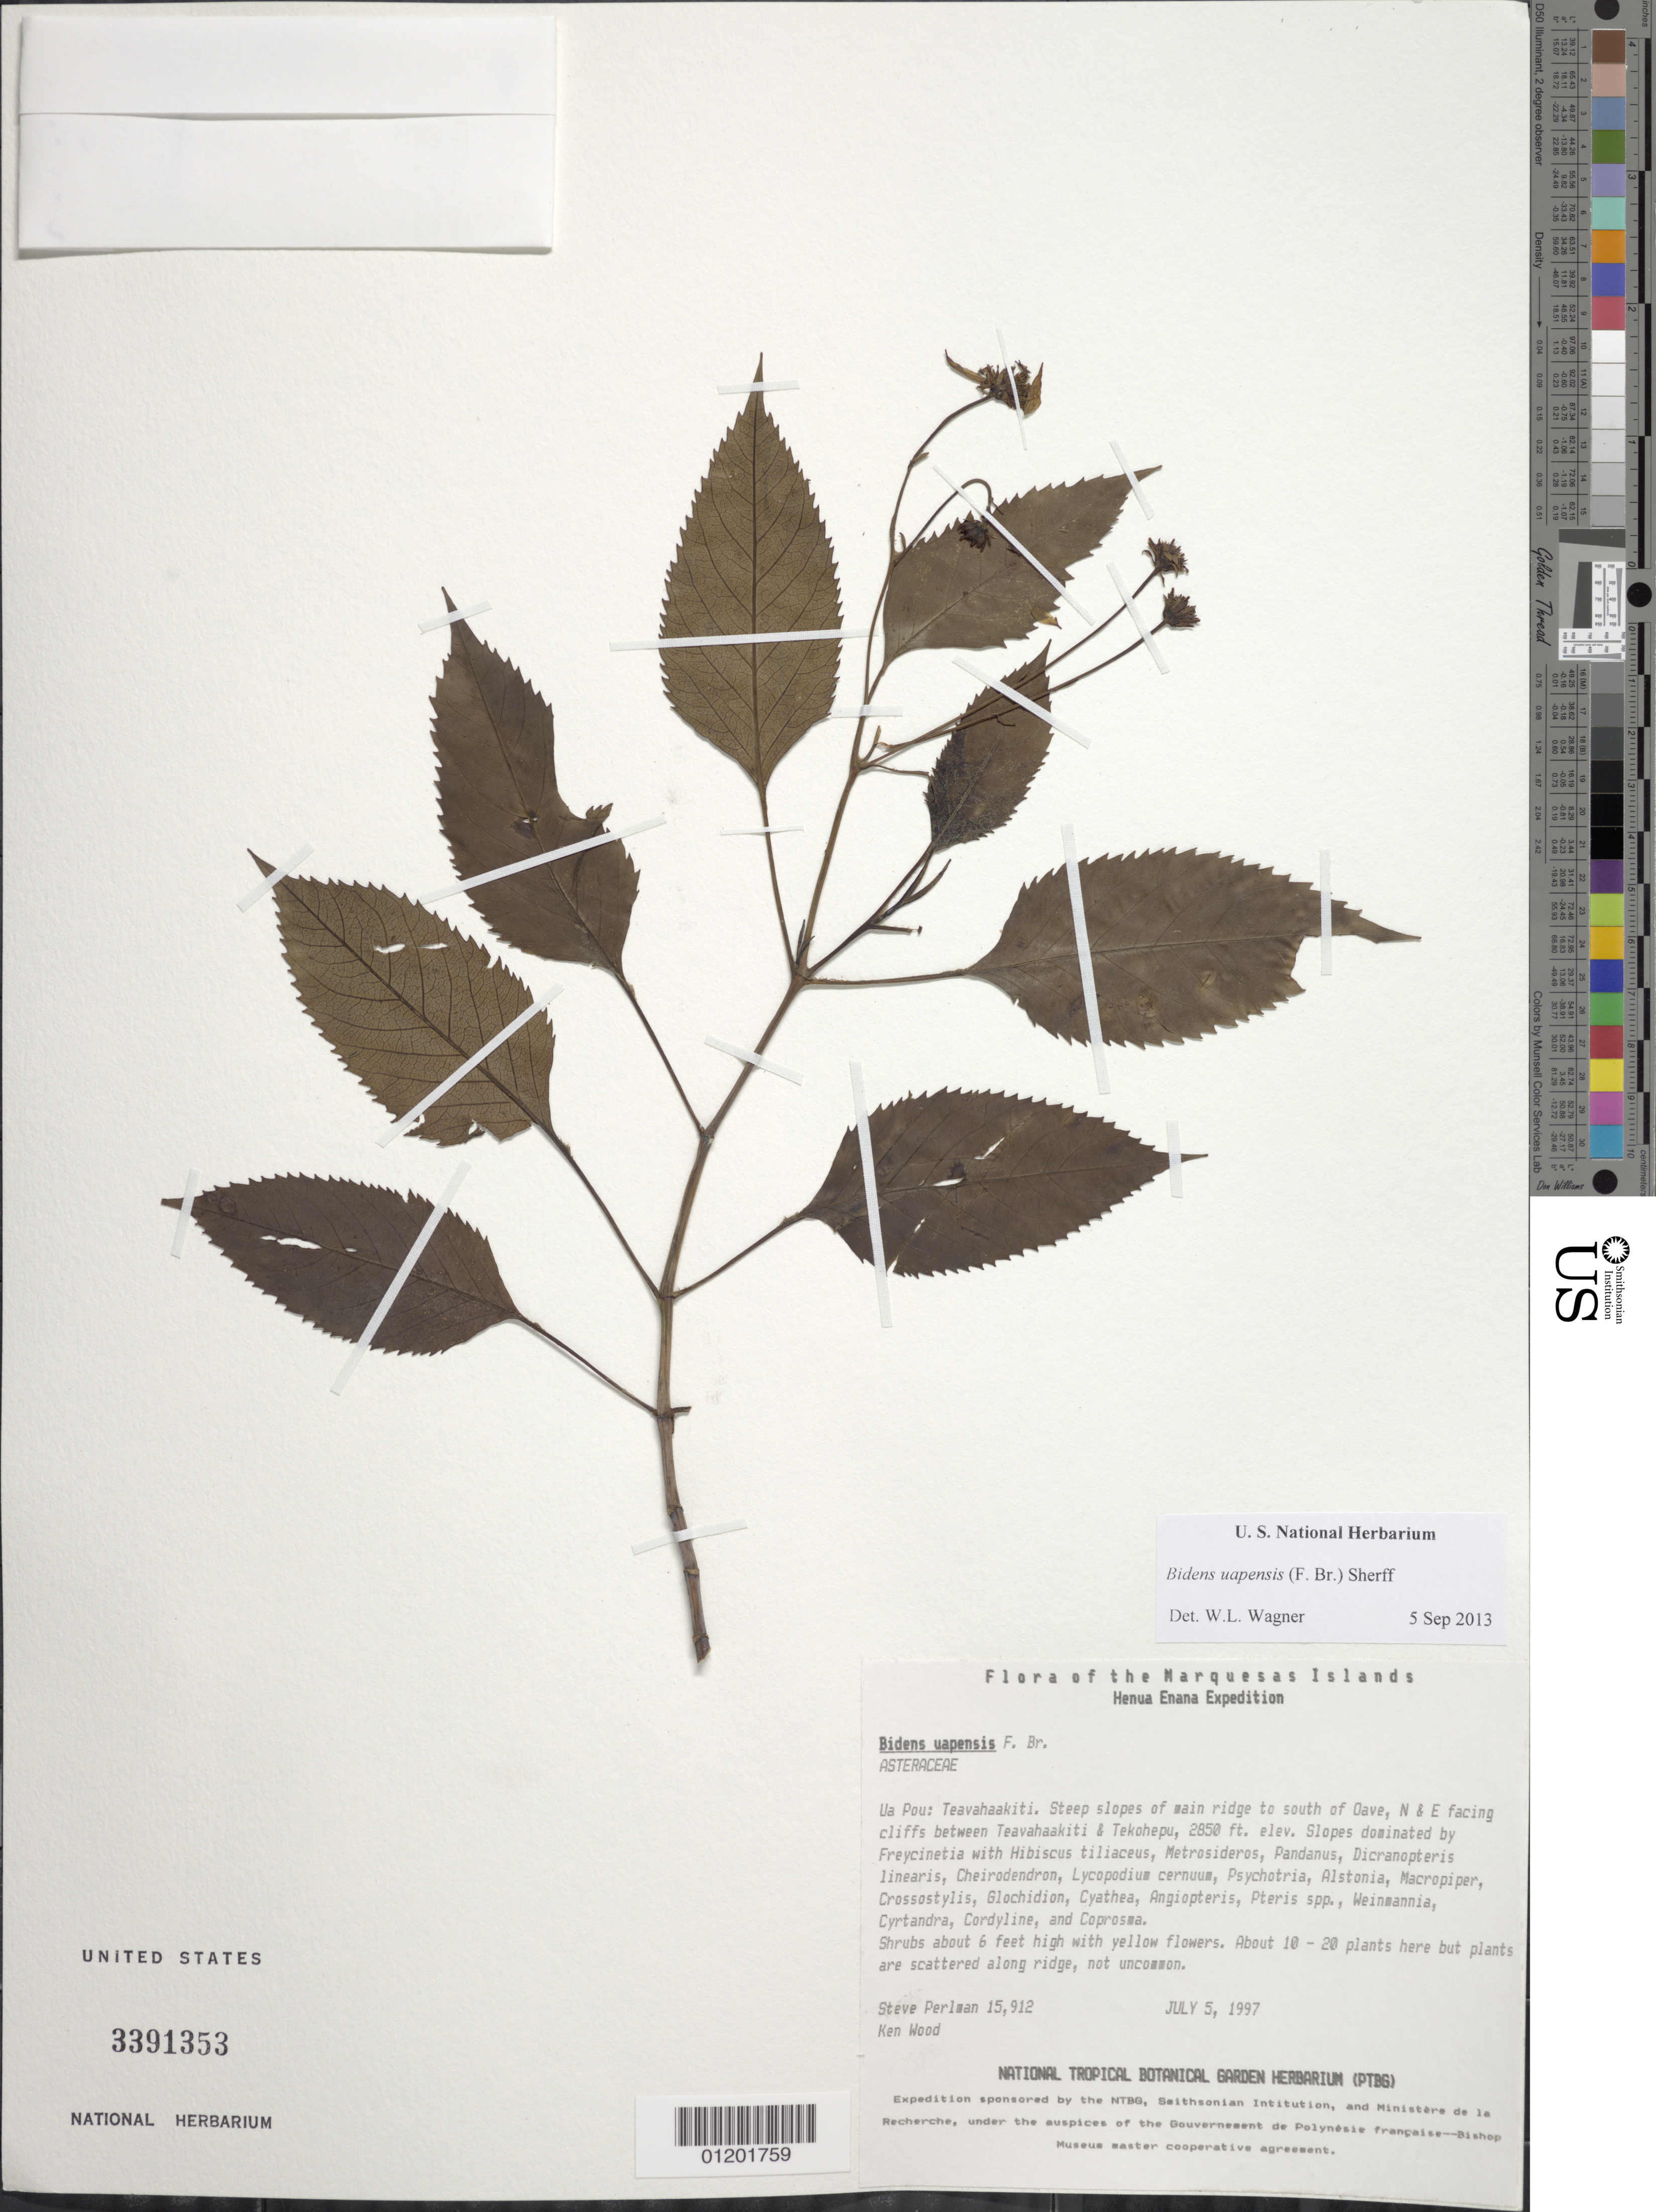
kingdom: Plantae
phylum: Tracheophyta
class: Magnoliopsida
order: Asterales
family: Asteraceae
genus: Bidens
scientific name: Bidens uapensis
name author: (F. Br.) Sherff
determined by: Wagner, W. L., (BOT), Smithsonian Institution - National Museum of Natural History (UNITED STATES)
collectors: S. P. Perlman & K. R. Wood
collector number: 15912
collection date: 1997-07-05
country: French Polynesia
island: Ua Pou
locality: Teavahaakiti, steep slopes of main ridge to S of Oave, N & E facing cliffs between Teavahaakiti & Tekohepu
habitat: Along ridge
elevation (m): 869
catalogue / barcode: US 3391353